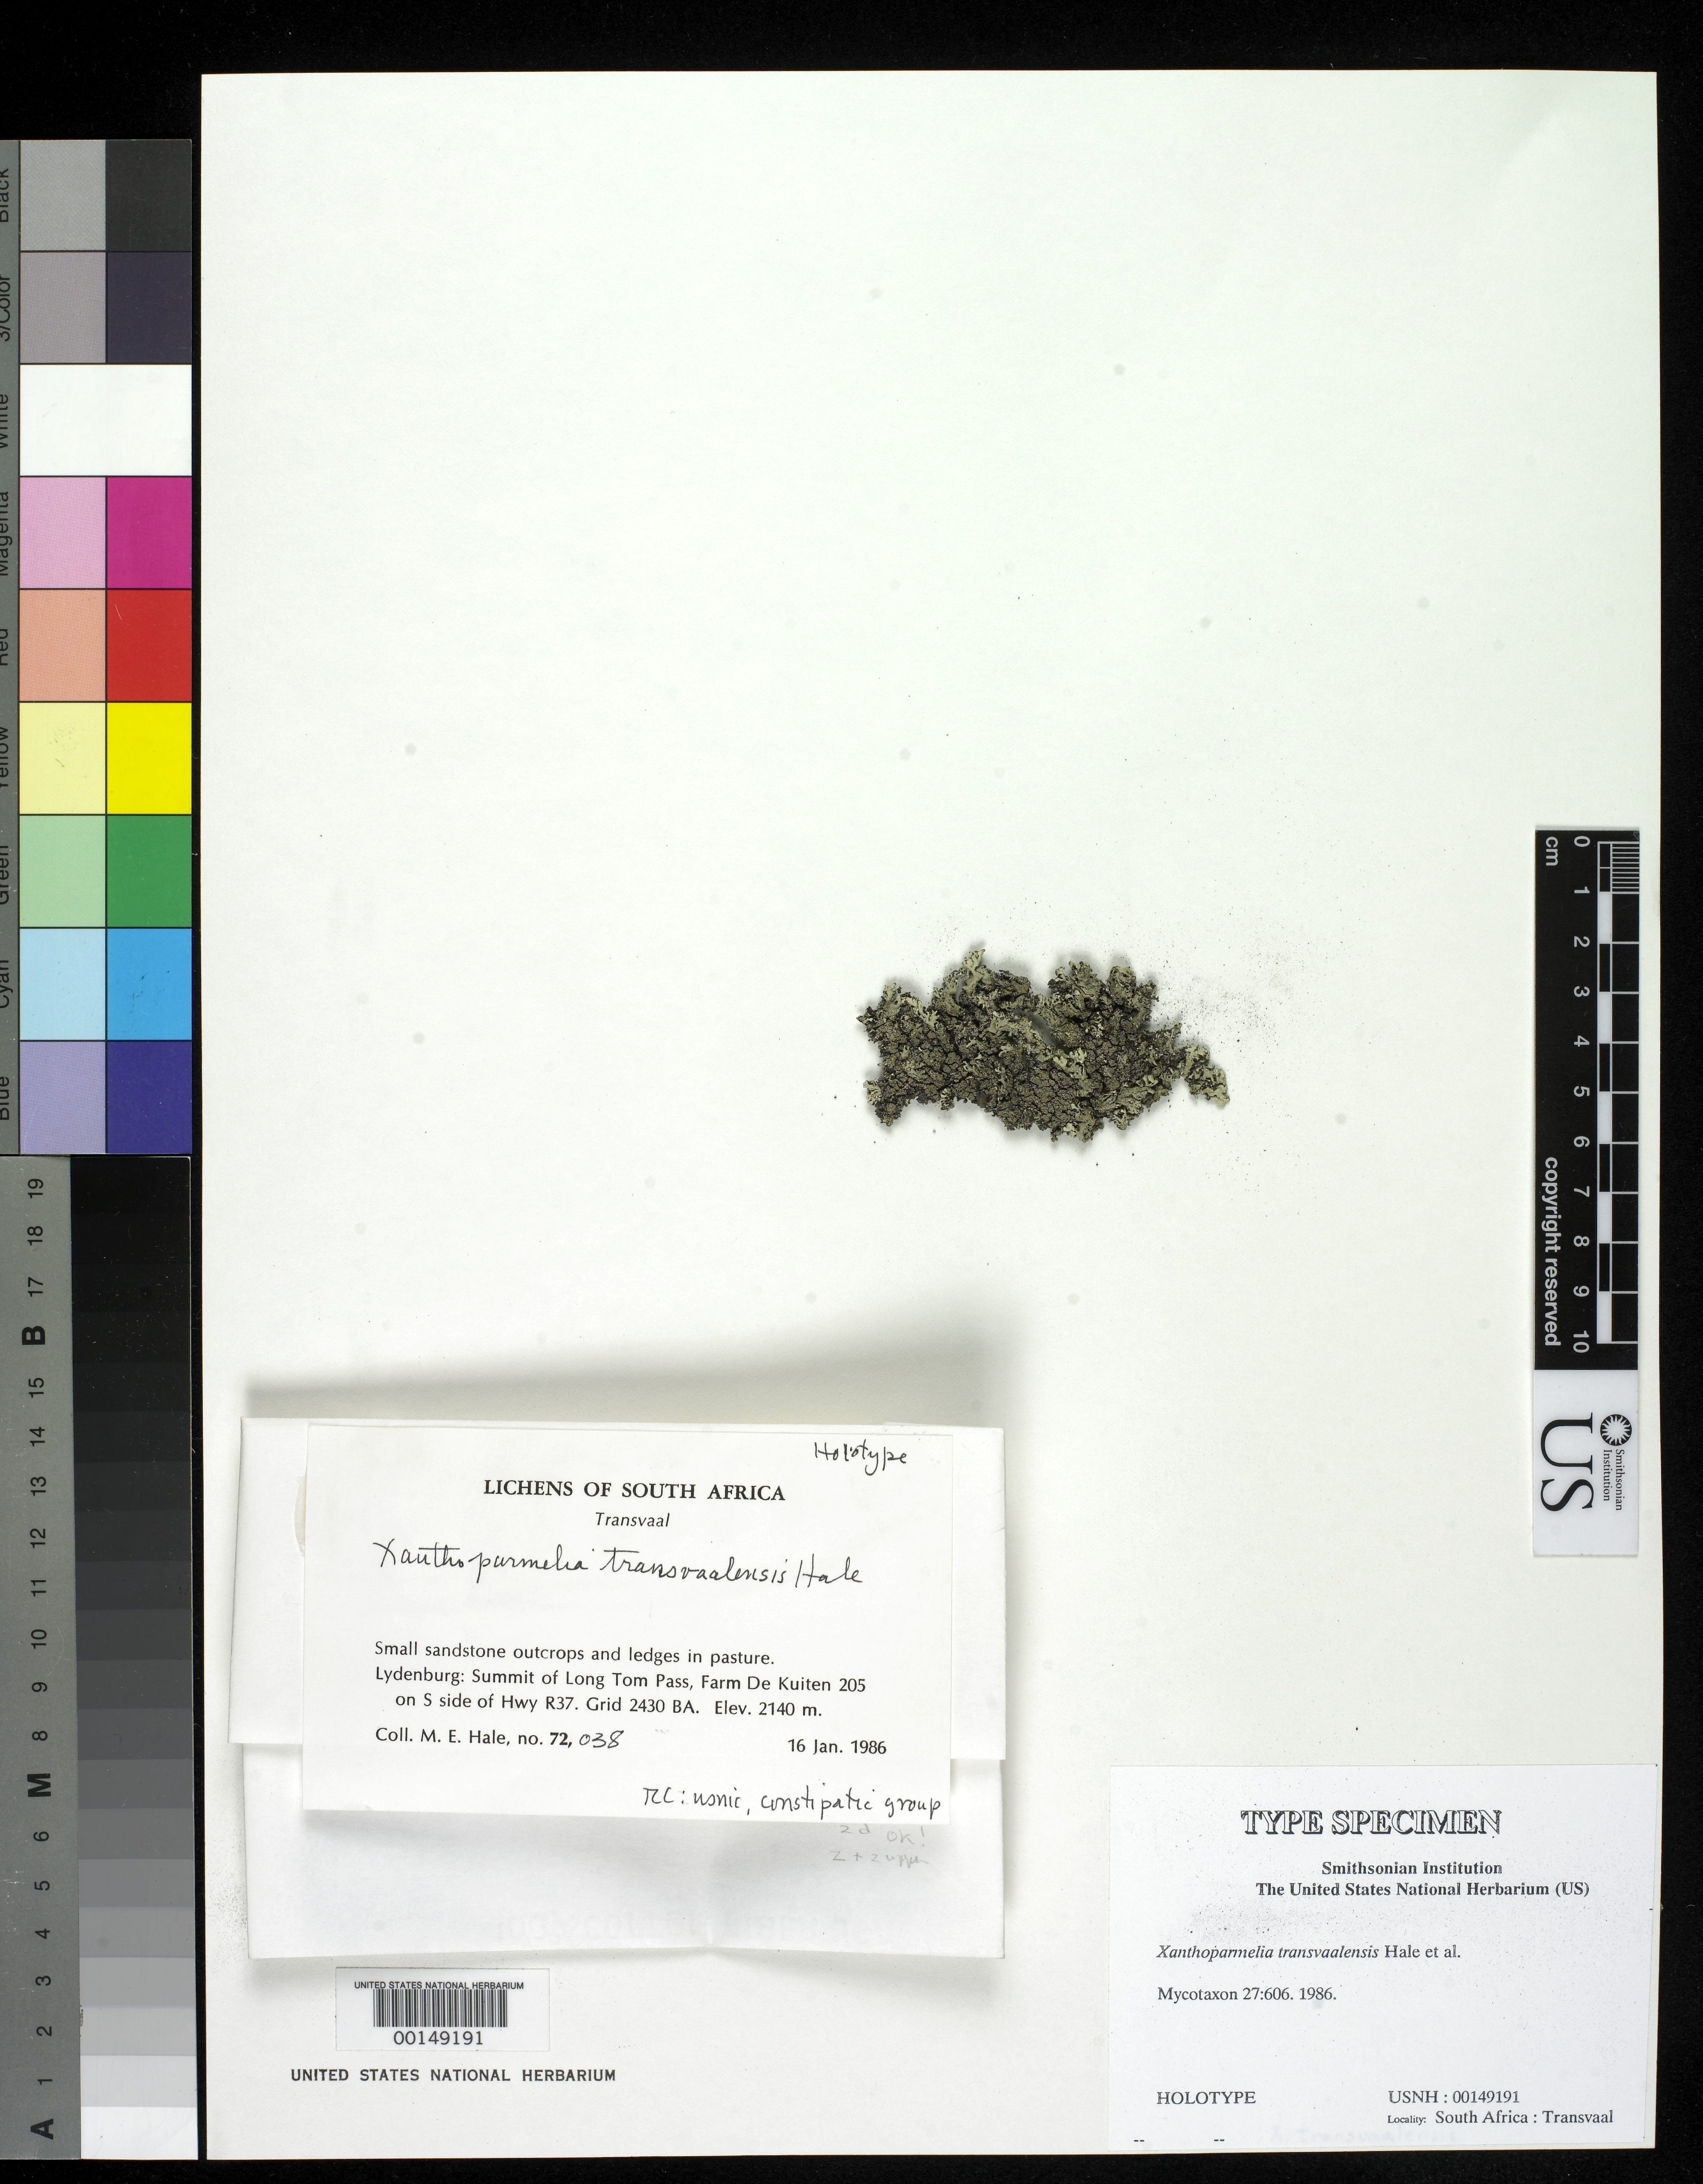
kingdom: Fungi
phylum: Ascomycota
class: Lecanoromycetes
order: Lecanorales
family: Parmeliaceae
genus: Xanthoparmelia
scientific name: Xanthoparmelia transvaalensis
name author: Hale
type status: Holotype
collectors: M. Hale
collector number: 72038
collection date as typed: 16 Jan 1986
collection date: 1986-01-16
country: South Africa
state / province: Mpumalanga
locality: Lydenburg, summit of Long Tom Pass, Farm de Kuiten 205 on S side of Hwy R37, Grid 2430 BA, sandstone outcrops & ledges in pasture. Transvaal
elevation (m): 2140